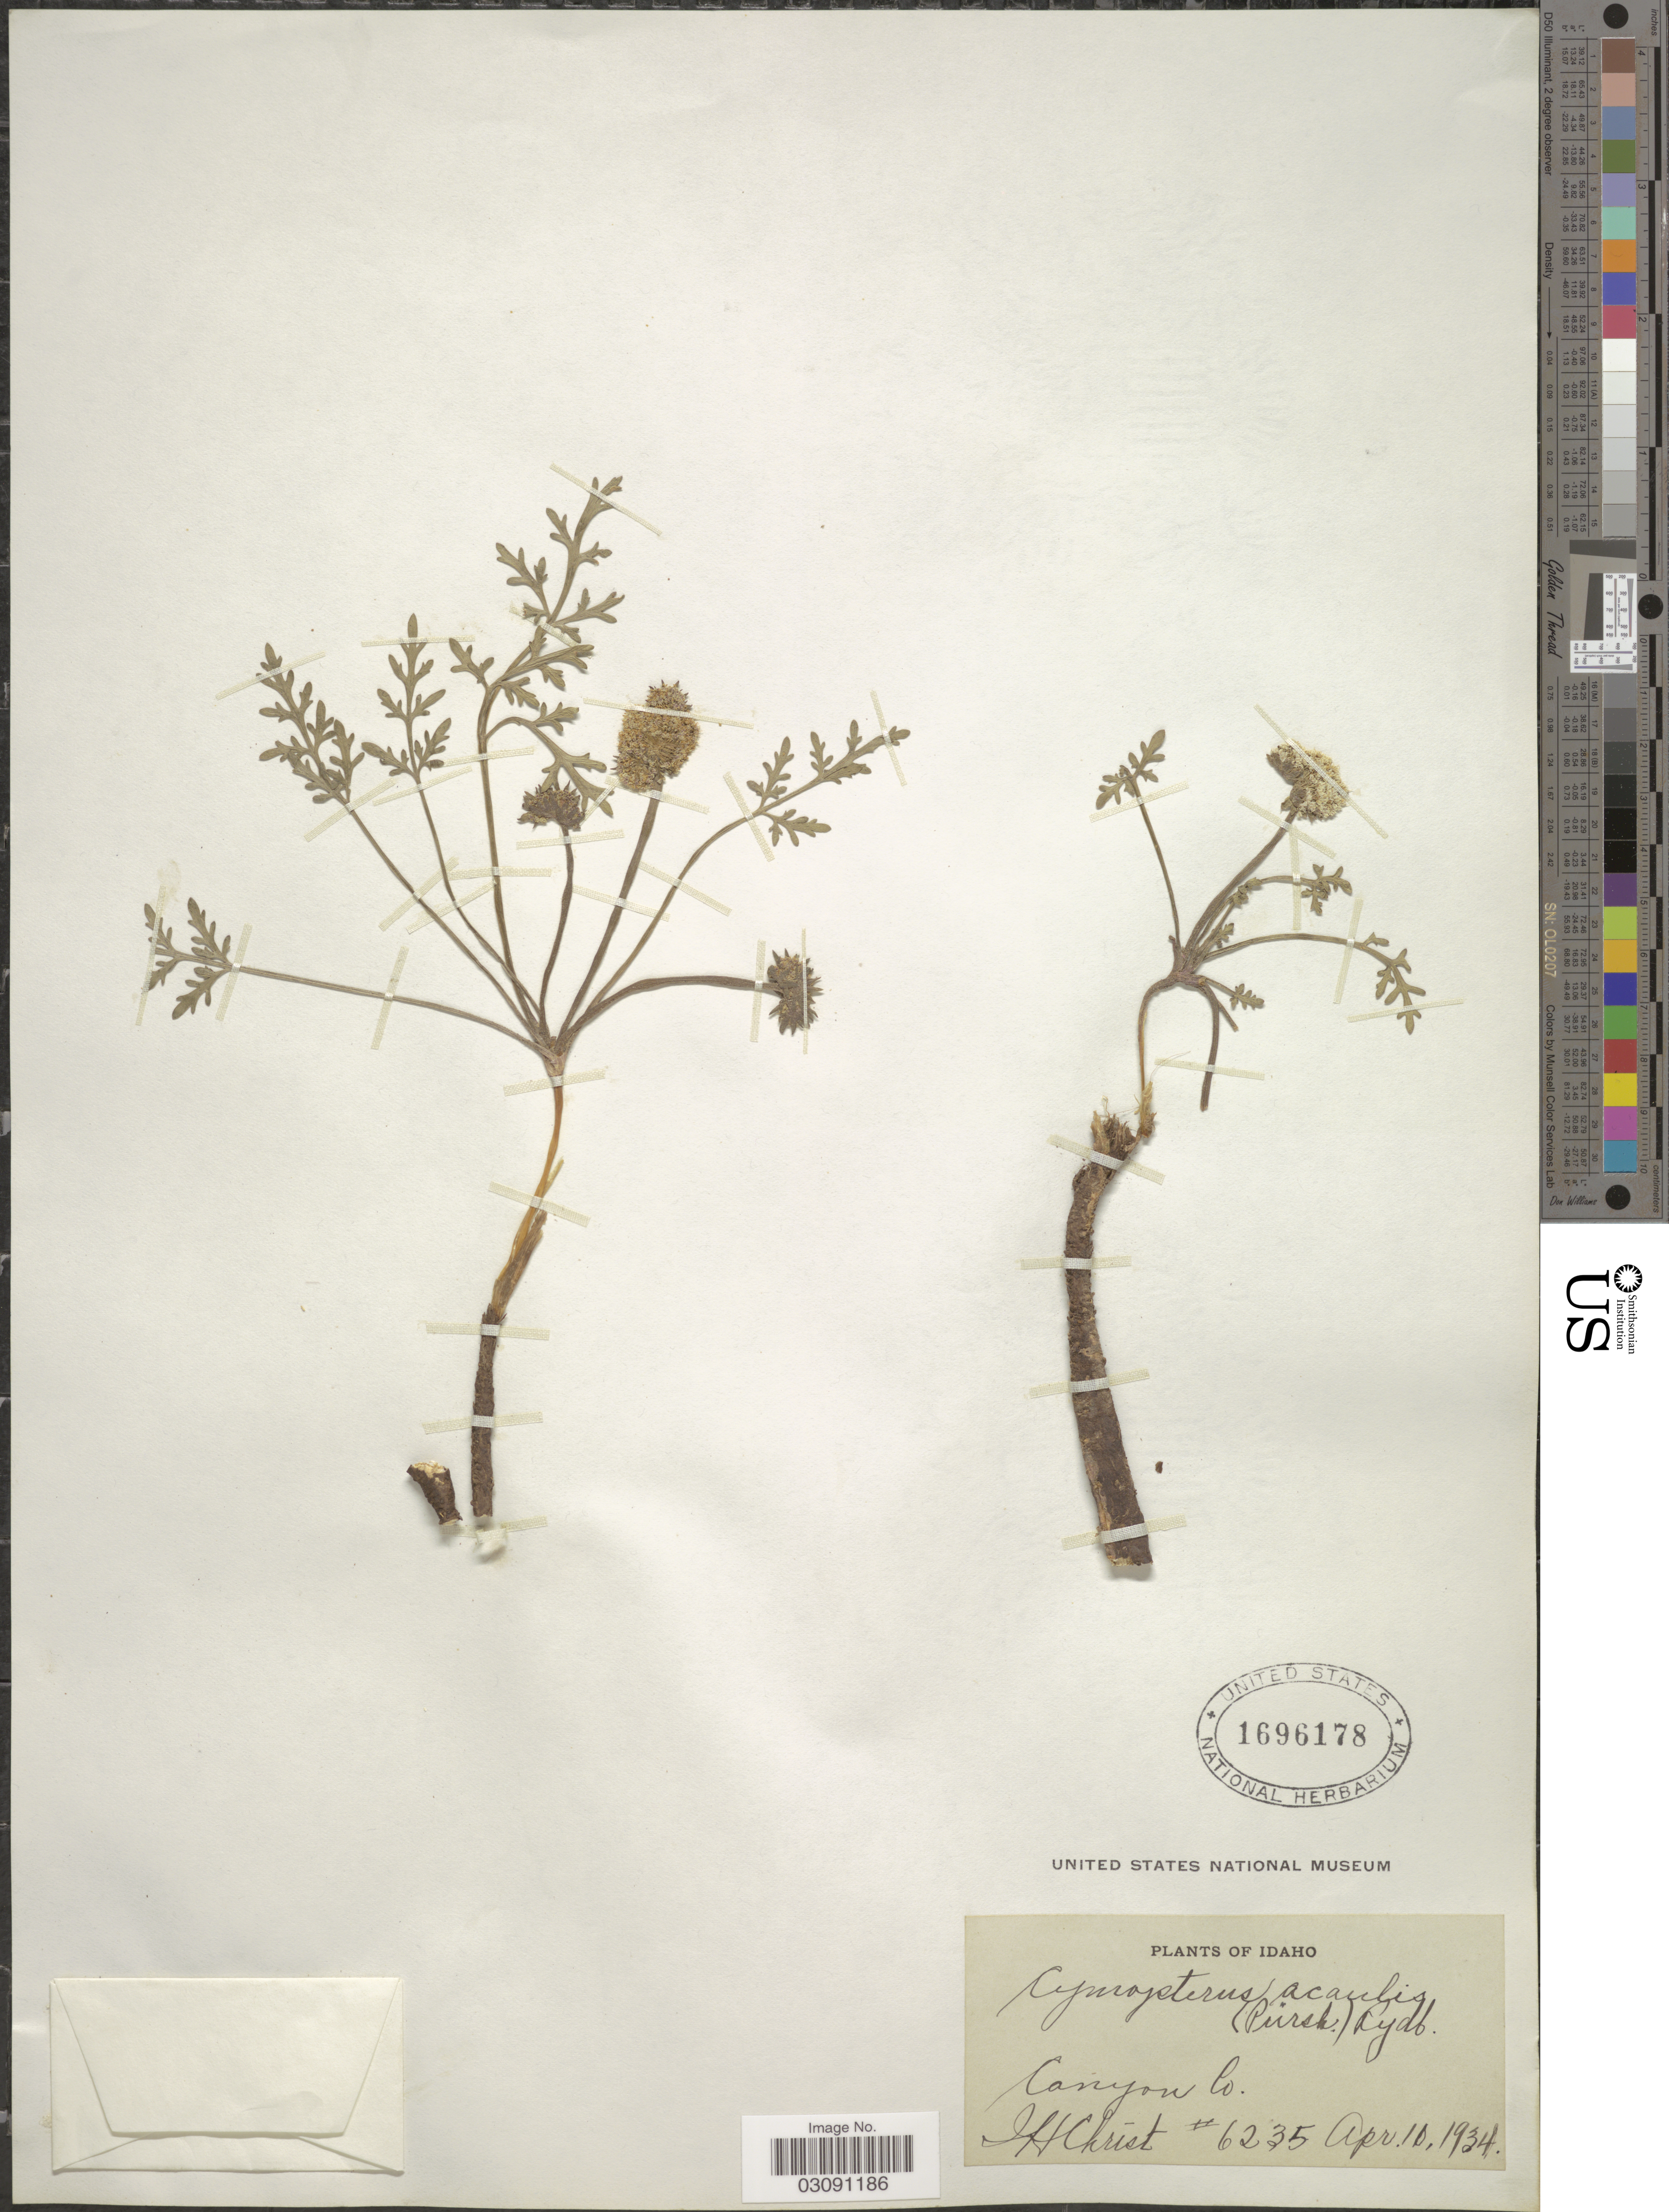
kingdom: Plantae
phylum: Tracheophyta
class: Magnoliopsida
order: Apiales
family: Apiaceae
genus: Cymopterus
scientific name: Cymopterus acaulis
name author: (Pursh) Raf.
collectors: J. H. Christ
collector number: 6235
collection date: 1934-04-10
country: United States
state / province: Idaho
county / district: Canyon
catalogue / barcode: US 1696178